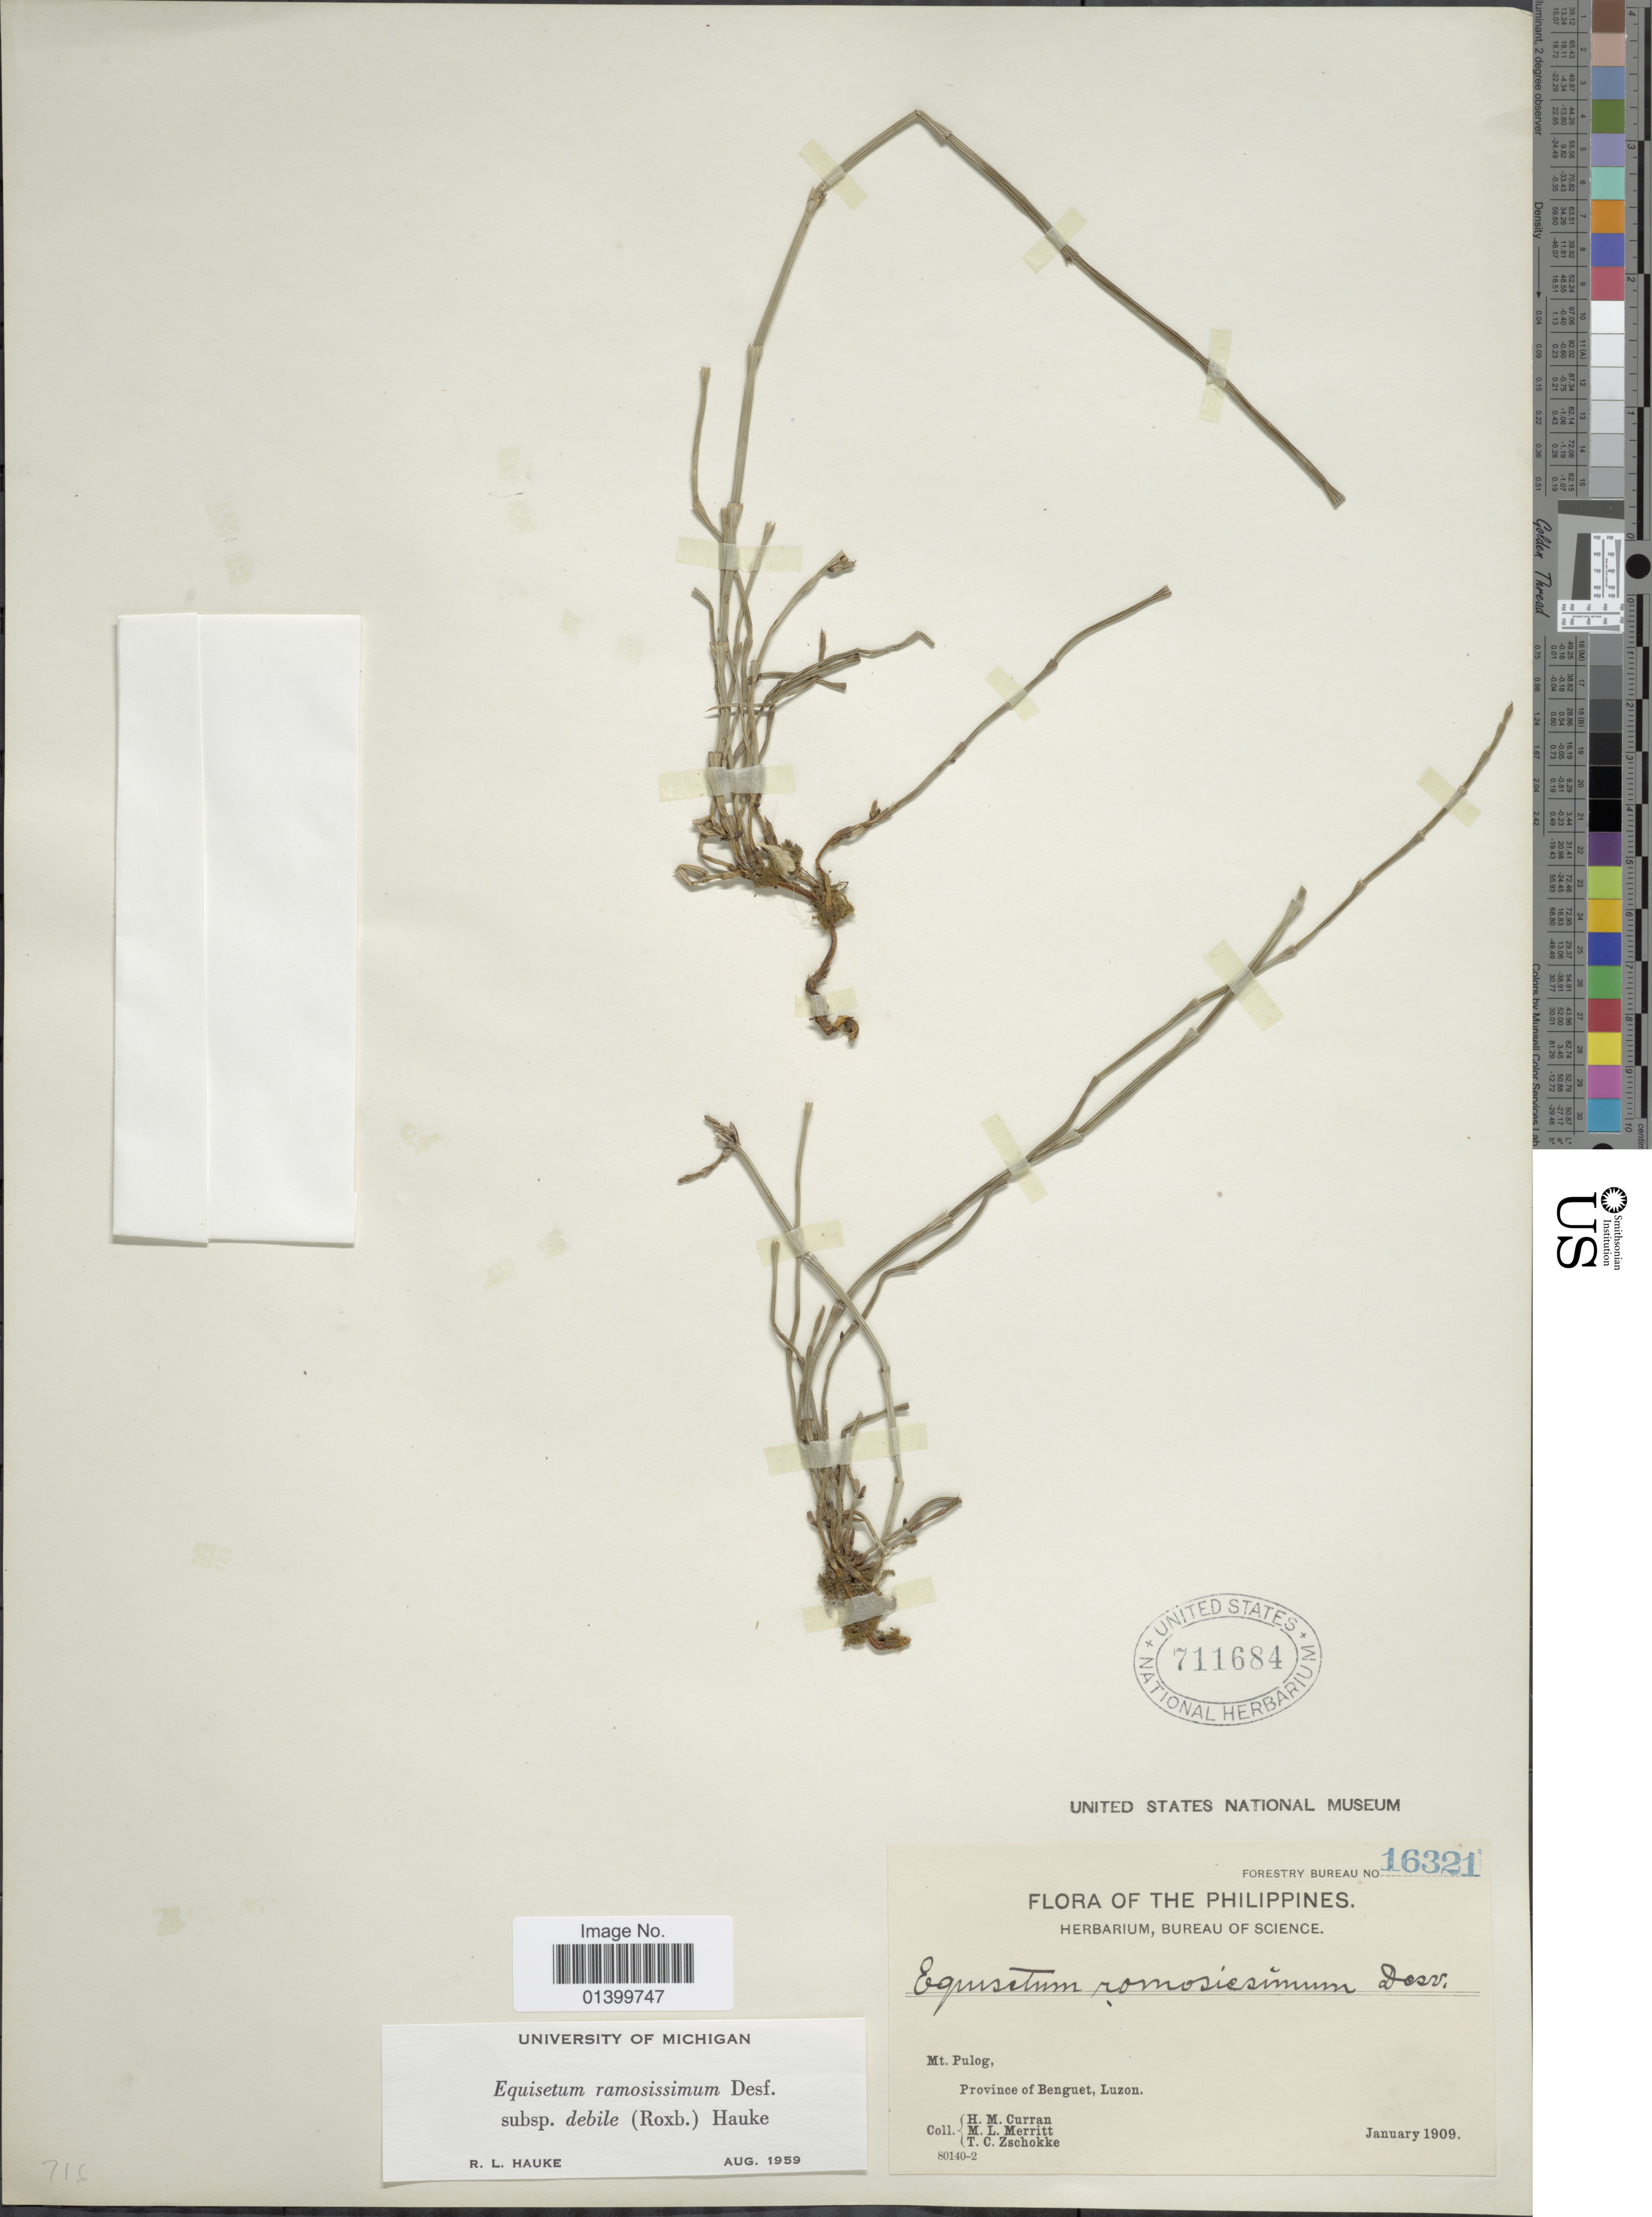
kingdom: Plantae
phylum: Tracheophyta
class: Polypodiopsida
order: Equisetales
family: Equisetaceae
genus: Equisetum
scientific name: Equisetum ramosissimum subsp. debile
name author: (Roxb. ex Vaucher) Hauke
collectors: H. M. Curran, M. L. Merritt & T. C. Zschokke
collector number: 16321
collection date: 1909-01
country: Philippines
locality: Flora of the Philippines. Mt. Pulog, Province of Benguet, Luzon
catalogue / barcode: US 711684